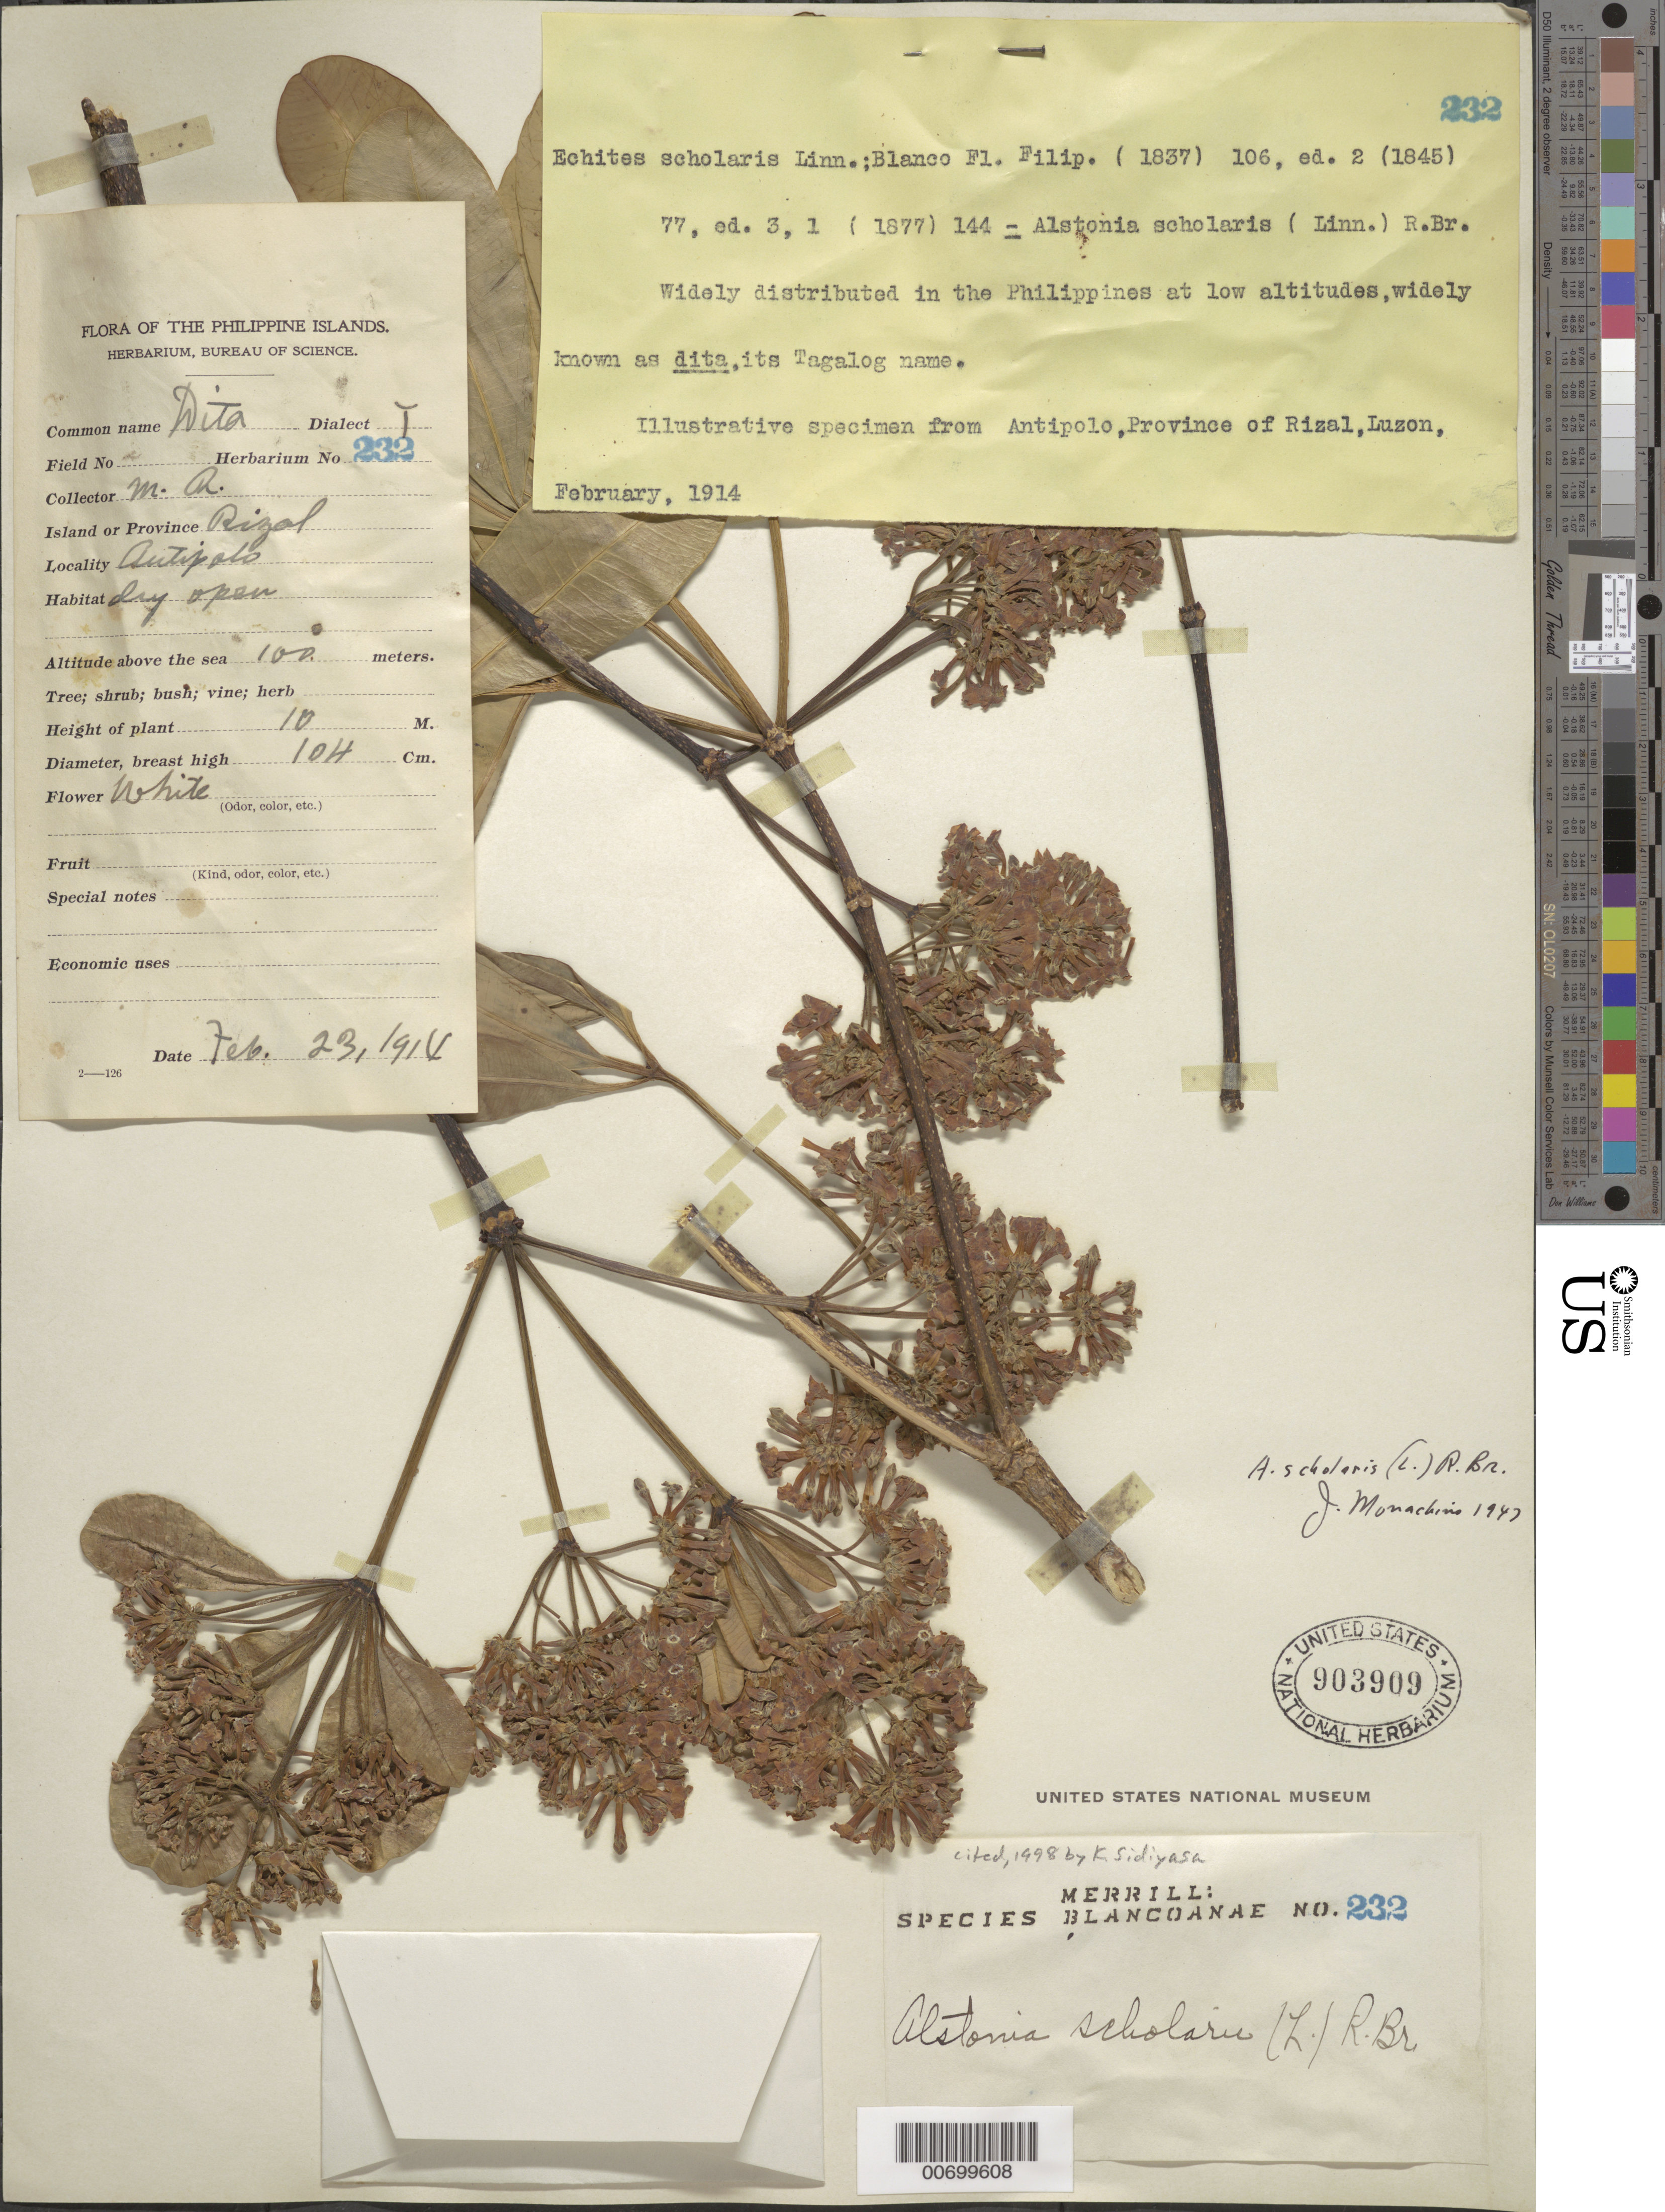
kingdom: Plantae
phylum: Tracheophyta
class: Magnoliopsida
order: Gentianales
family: Apocynaceae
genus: Alstonia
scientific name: Alstonia scholaris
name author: (L.) R. Br.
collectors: M. Ramos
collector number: Sp. Blancoan. 0232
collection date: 1914-07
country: Philippines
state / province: Calabarzon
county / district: Rizal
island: Luzon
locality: Antipolo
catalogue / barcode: US 903909